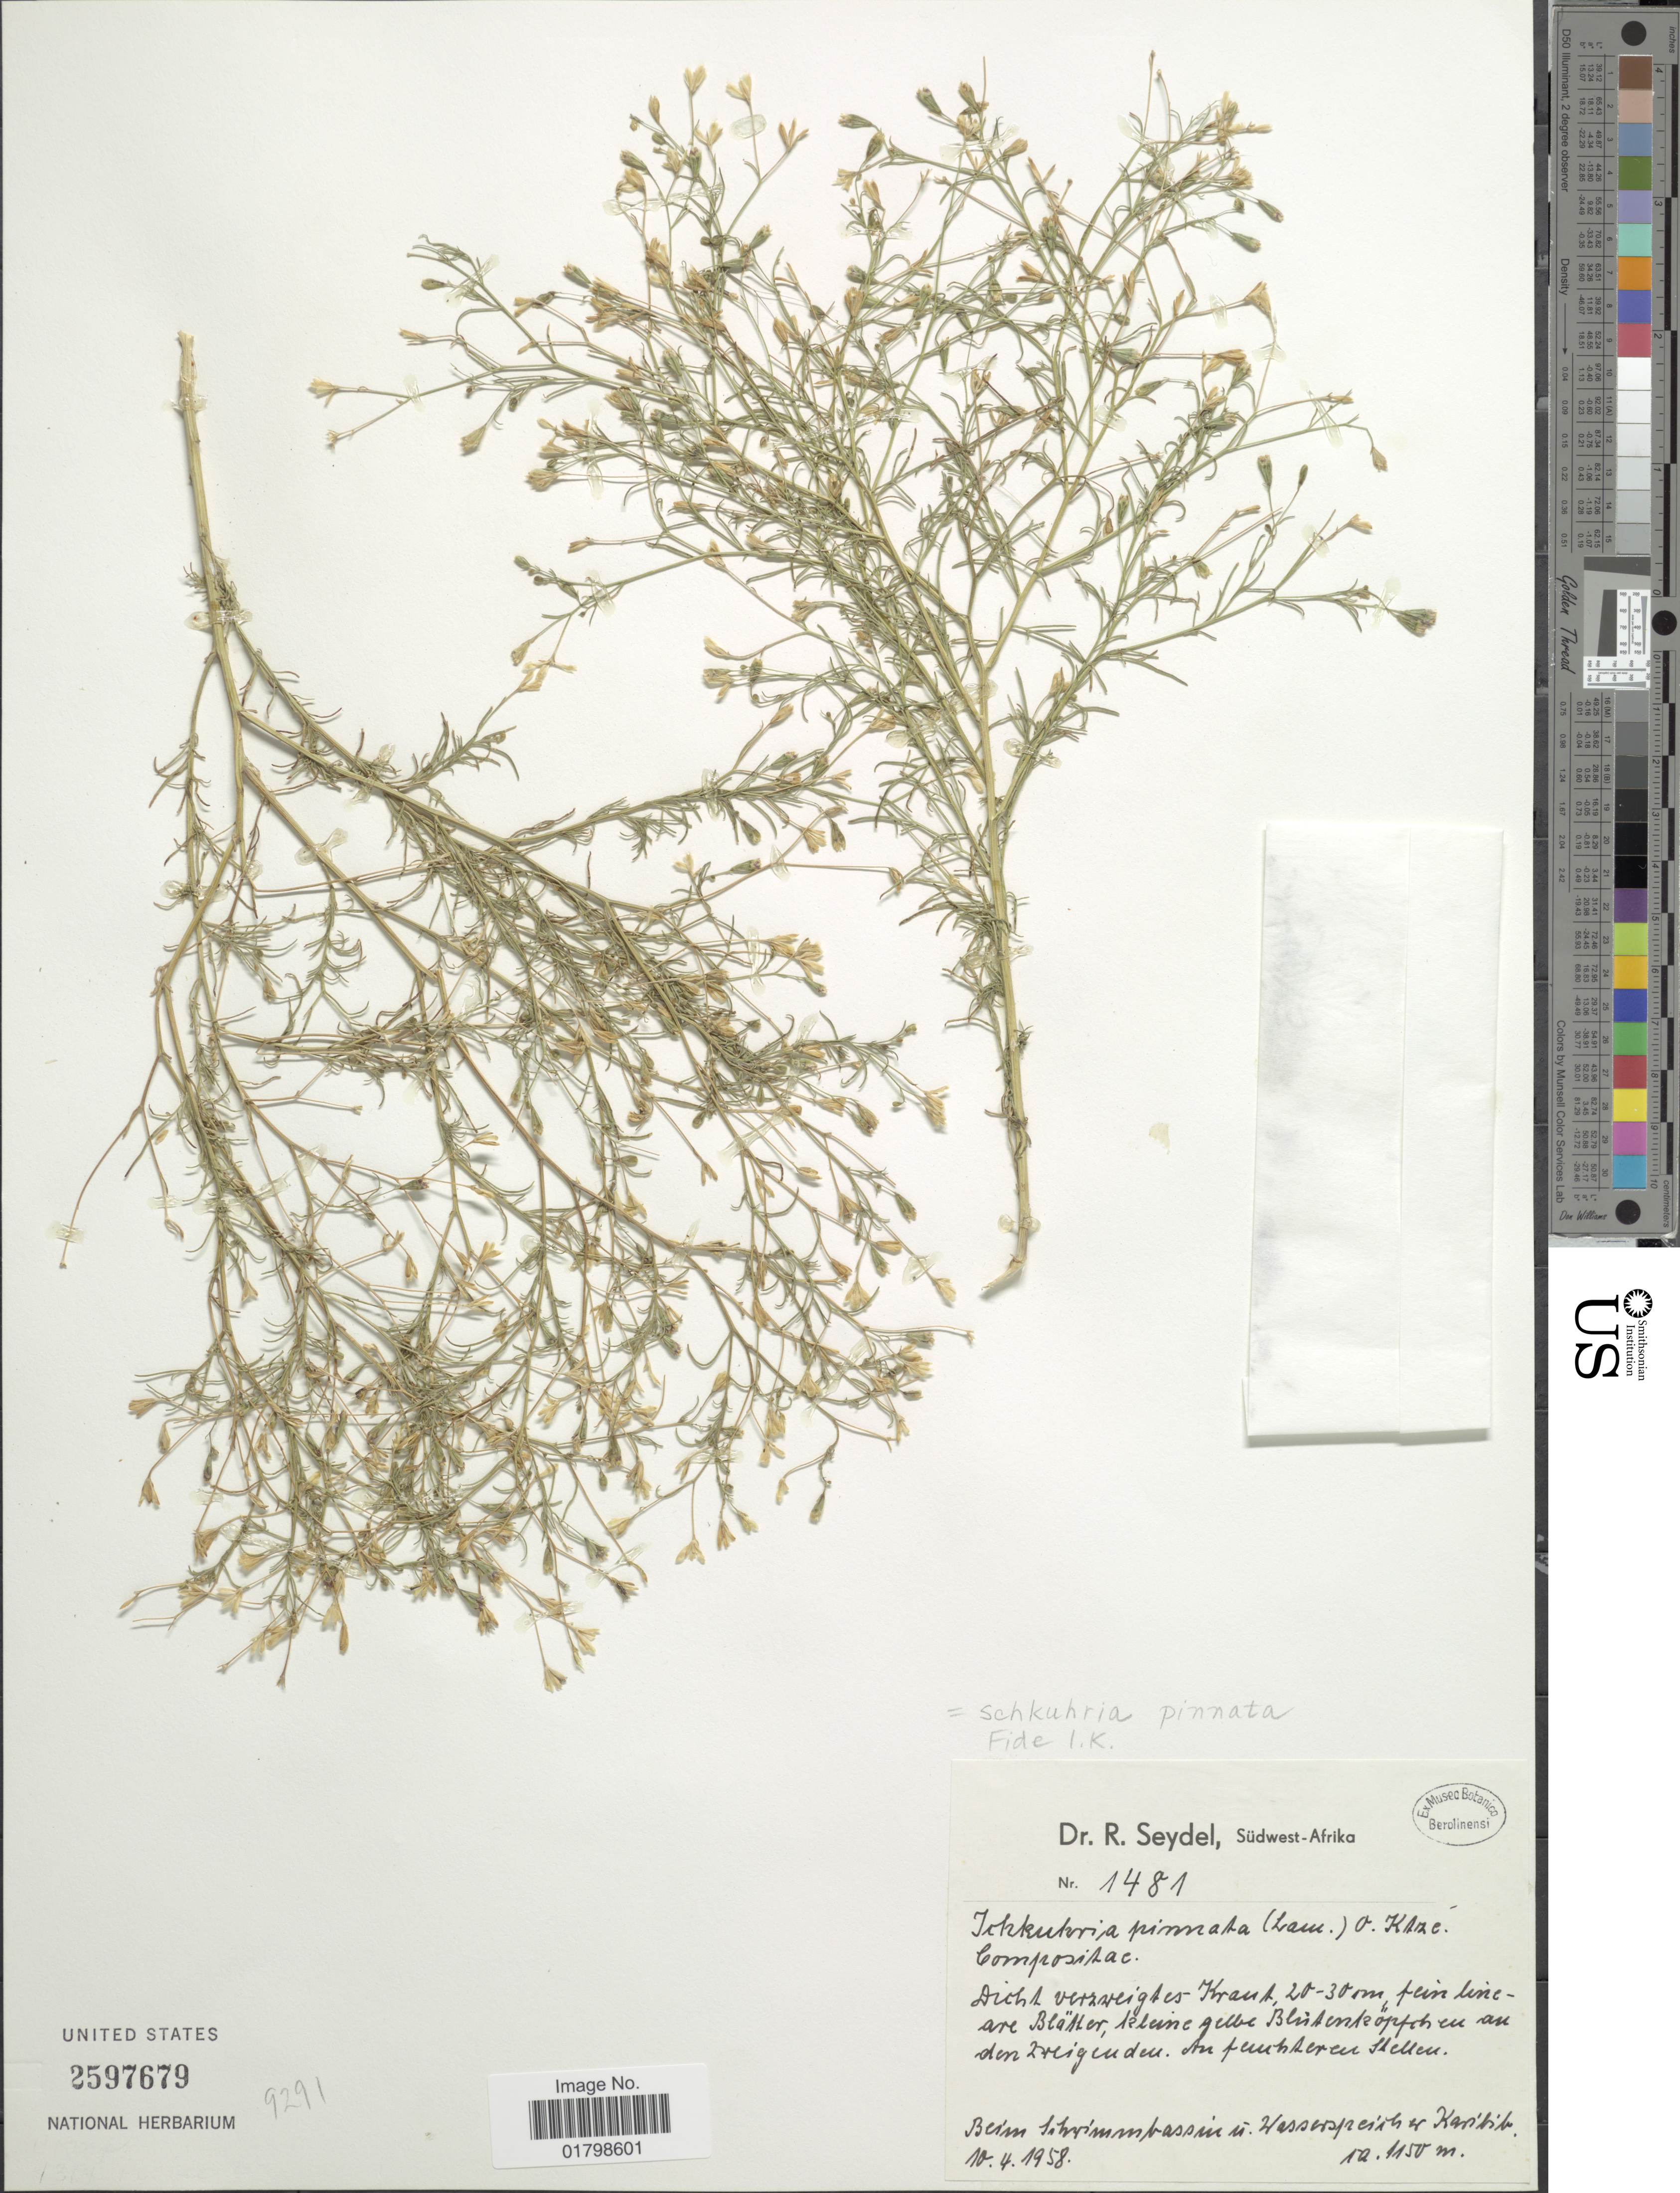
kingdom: Plantae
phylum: Tracheophyta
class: Magnoliopsida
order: Asterales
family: Asteraceae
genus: Schkuhria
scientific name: Schkuhria pinnata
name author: (Lam.) Kuntze ex Thell.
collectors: R. Seydel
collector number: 1481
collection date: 1958-11-04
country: Namibia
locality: Sudwest-Afrika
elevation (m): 1150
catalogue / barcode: US 2597679